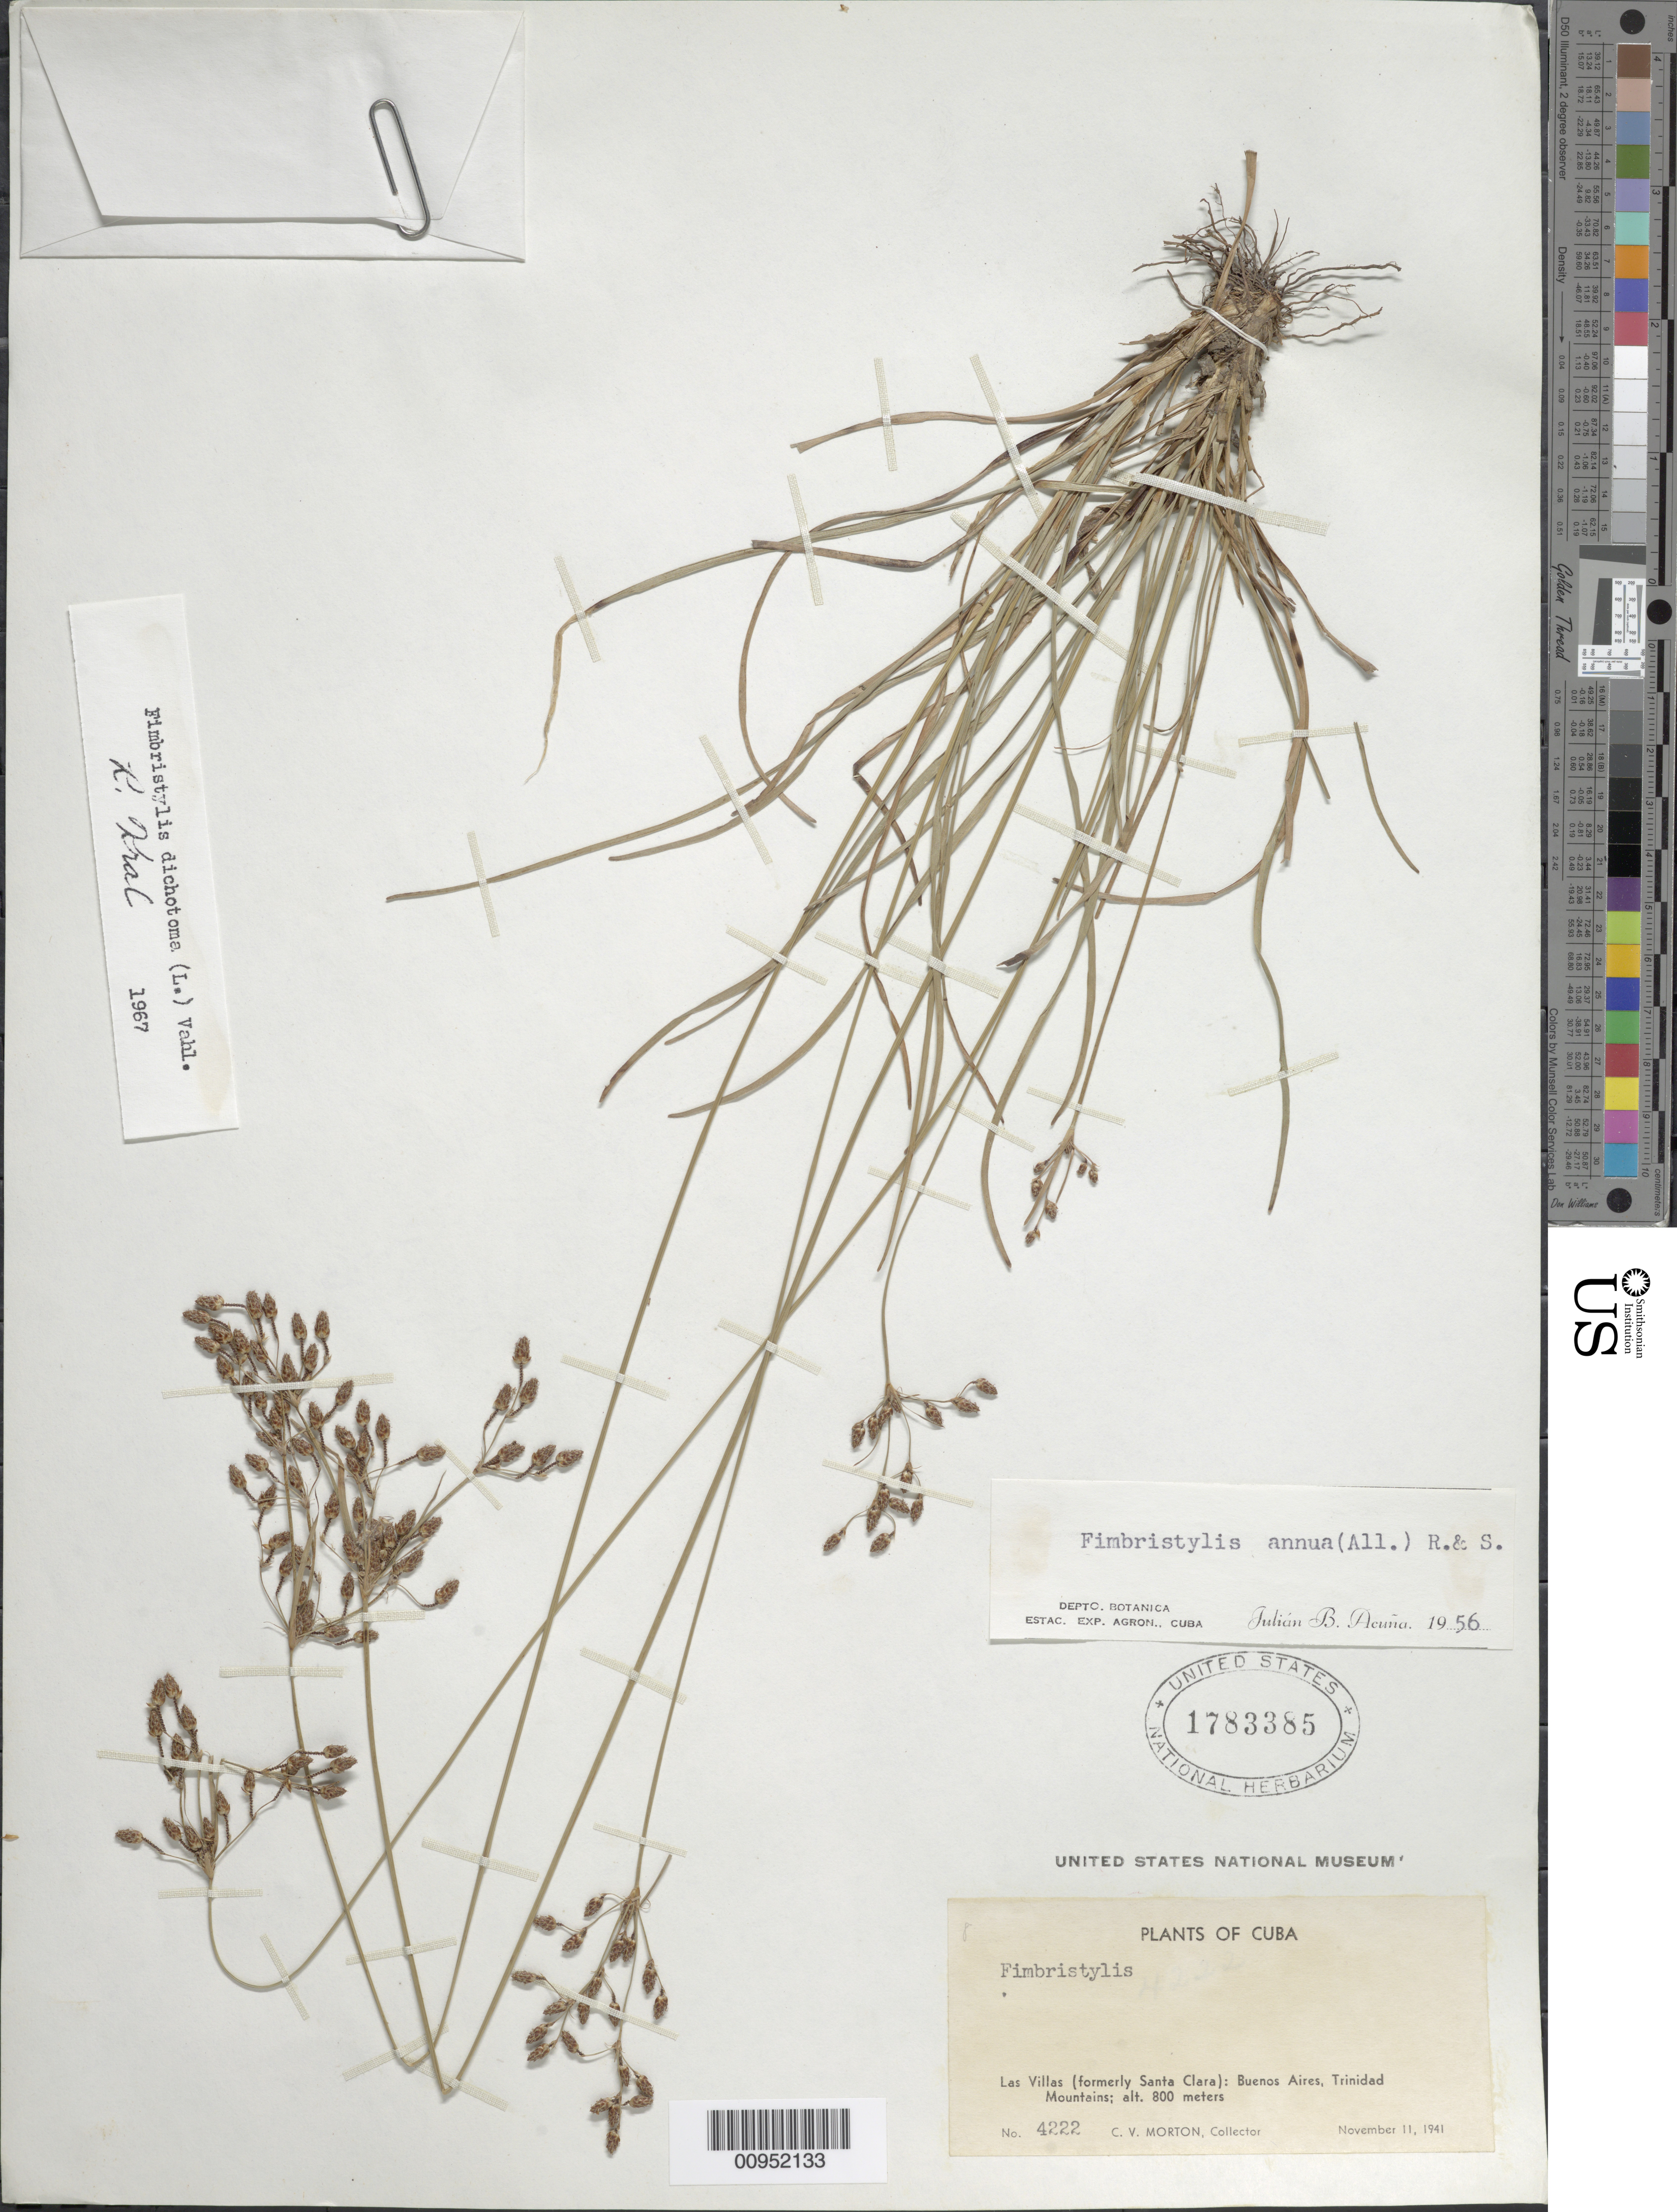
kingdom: Plantae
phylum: Tracheophyta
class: Liliopsida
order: Poales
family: Cyperaceae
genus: Fimbristylis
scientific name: Fimbristylis dichotoma subsp. dichotoma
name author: (L.) Vahl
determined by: Kral, Robert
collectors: C. V. Morton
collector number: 4222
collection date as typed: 11 Nov 1941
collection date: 1941-11-11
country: Cuba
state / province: Las Villas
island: Cuba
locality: Buenos Aires, Trinidad Mountains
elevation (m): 800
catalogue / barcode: US 1783385